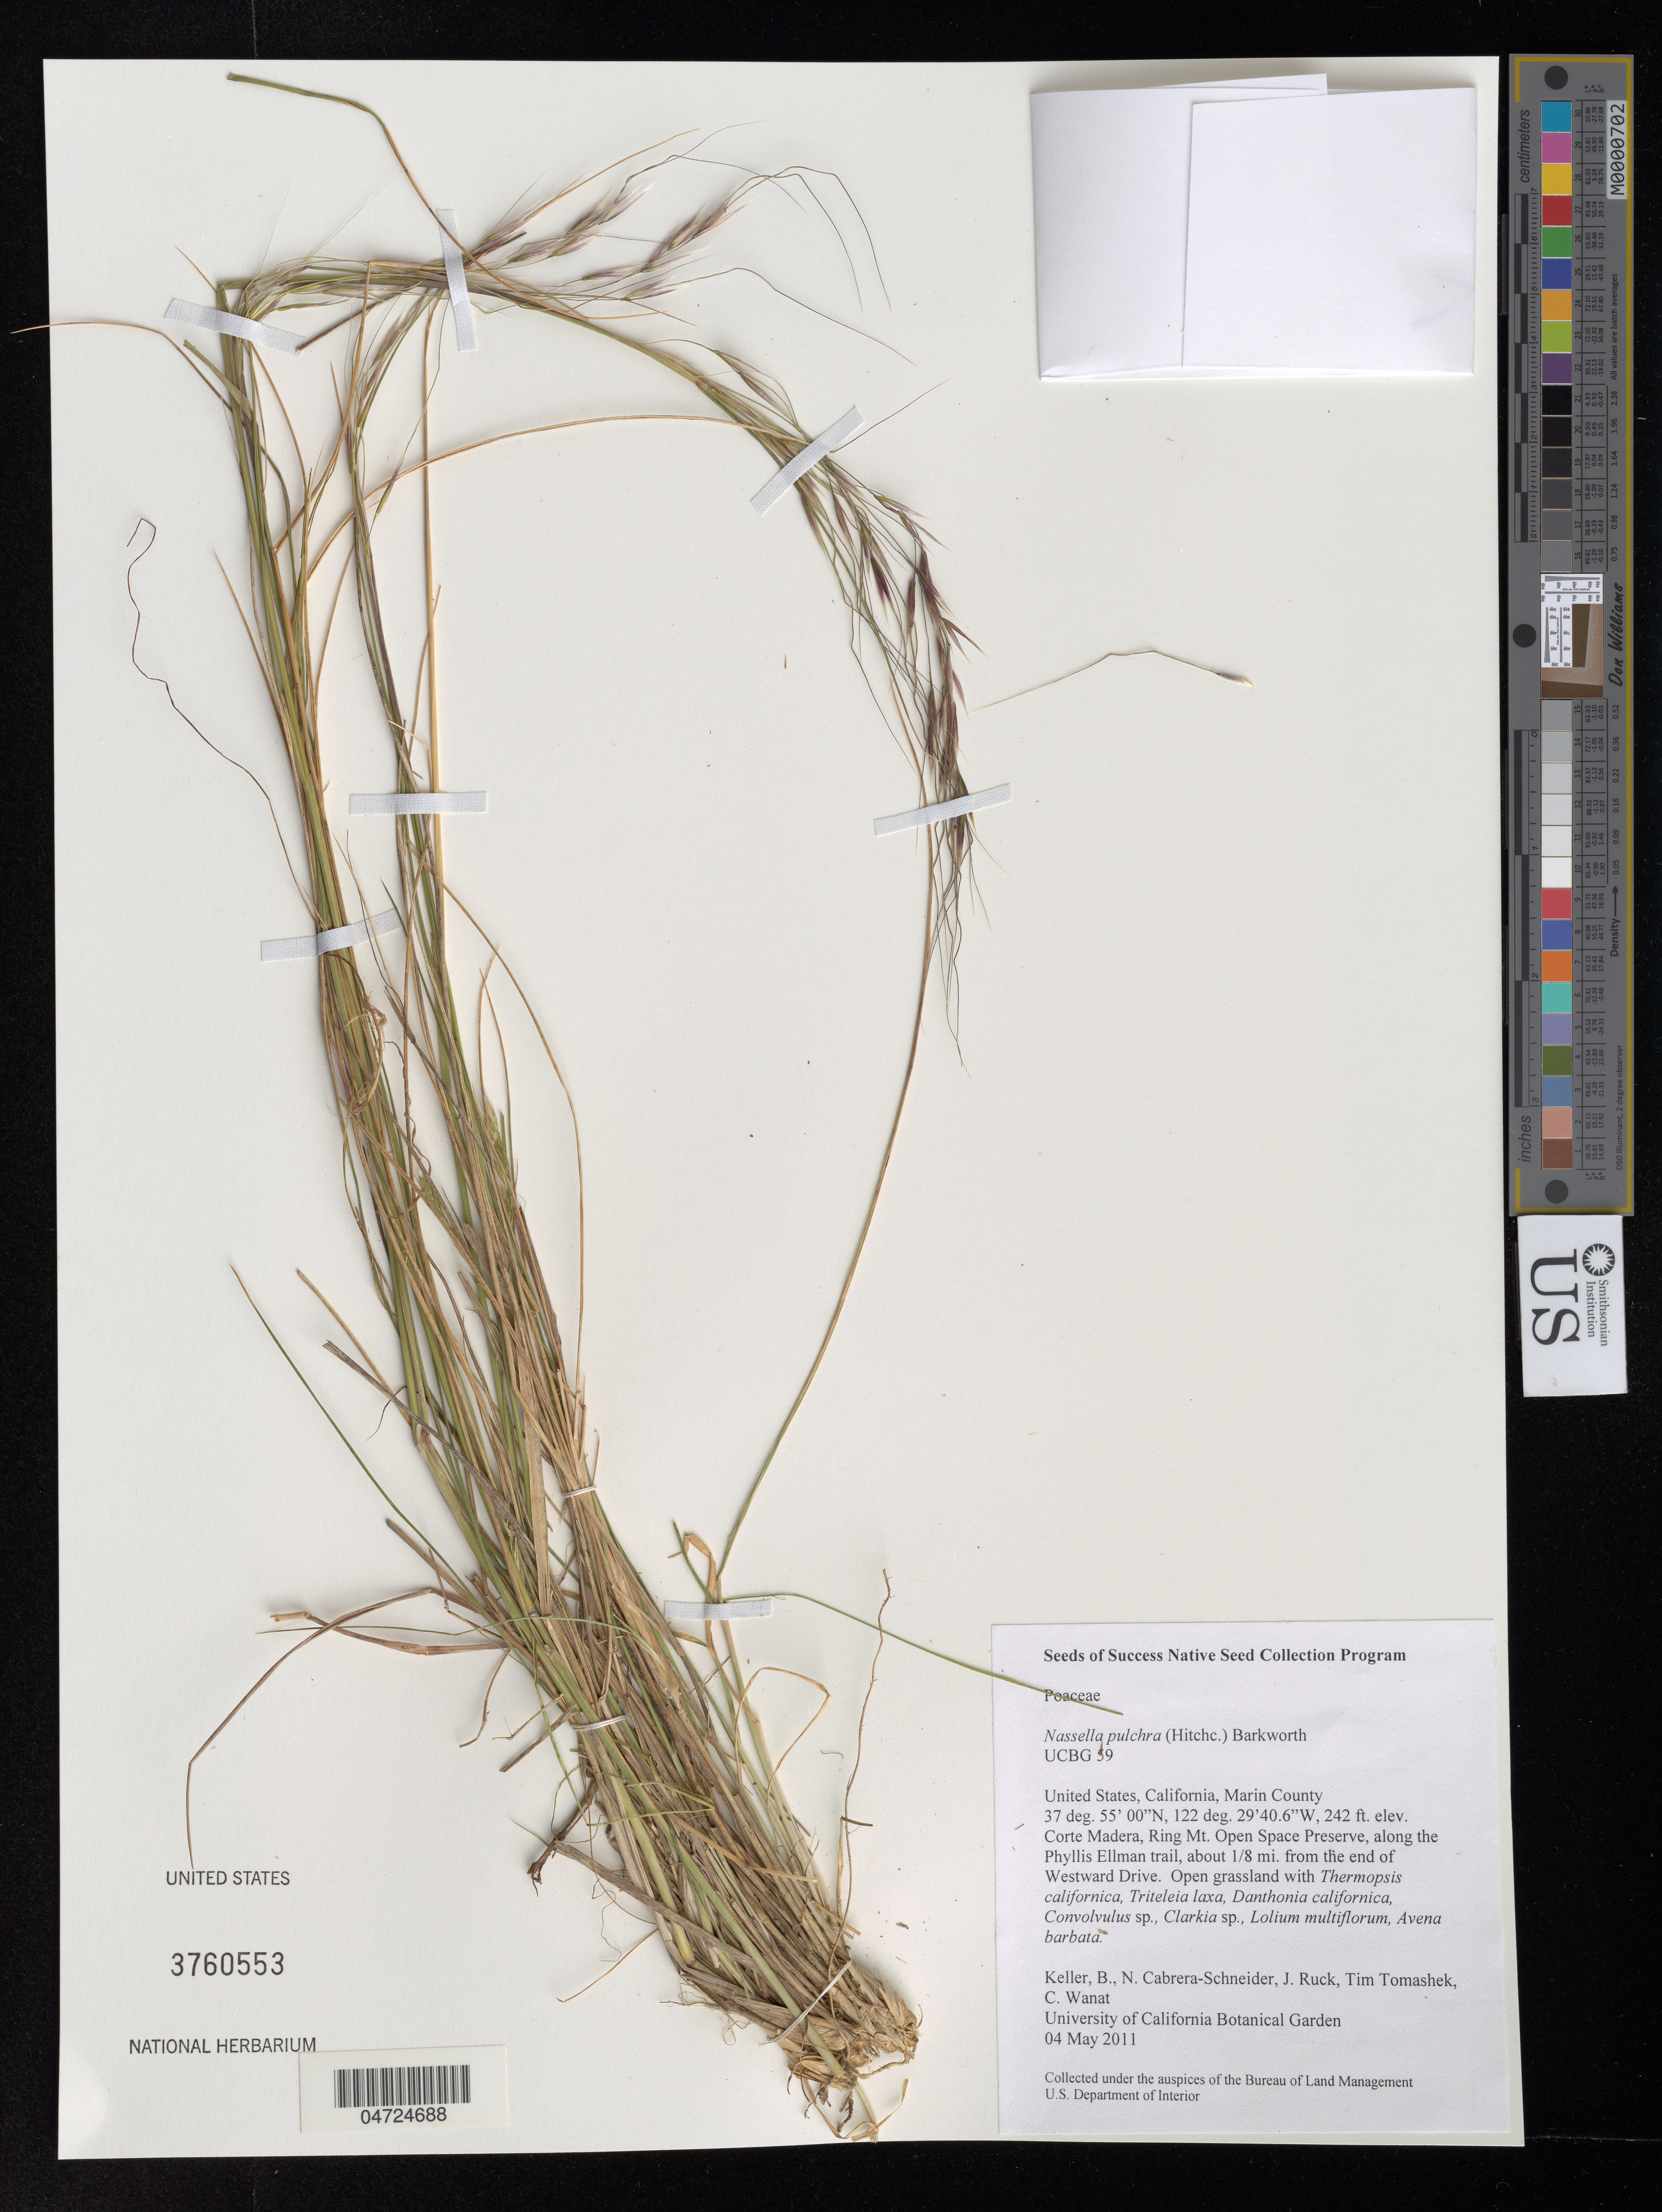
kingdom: Plantae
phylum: Tracheophyta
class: Liliopsida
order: Poales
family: Poaceae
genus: Nassella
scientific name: Nassella pulchra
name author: (Hitchc.) Barkworth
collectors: B. Keller & T. Tomashek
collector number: UCBG 59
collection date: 2011-05-04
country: United States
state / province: California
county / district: Marin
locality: Marin County. Corte Madera, Ring Mt. Open Space Preserve, along the Phyllis Ellman trail, about 1/8 mi. from the end of Westward Drive.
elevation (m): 74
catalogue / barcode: US 3760553